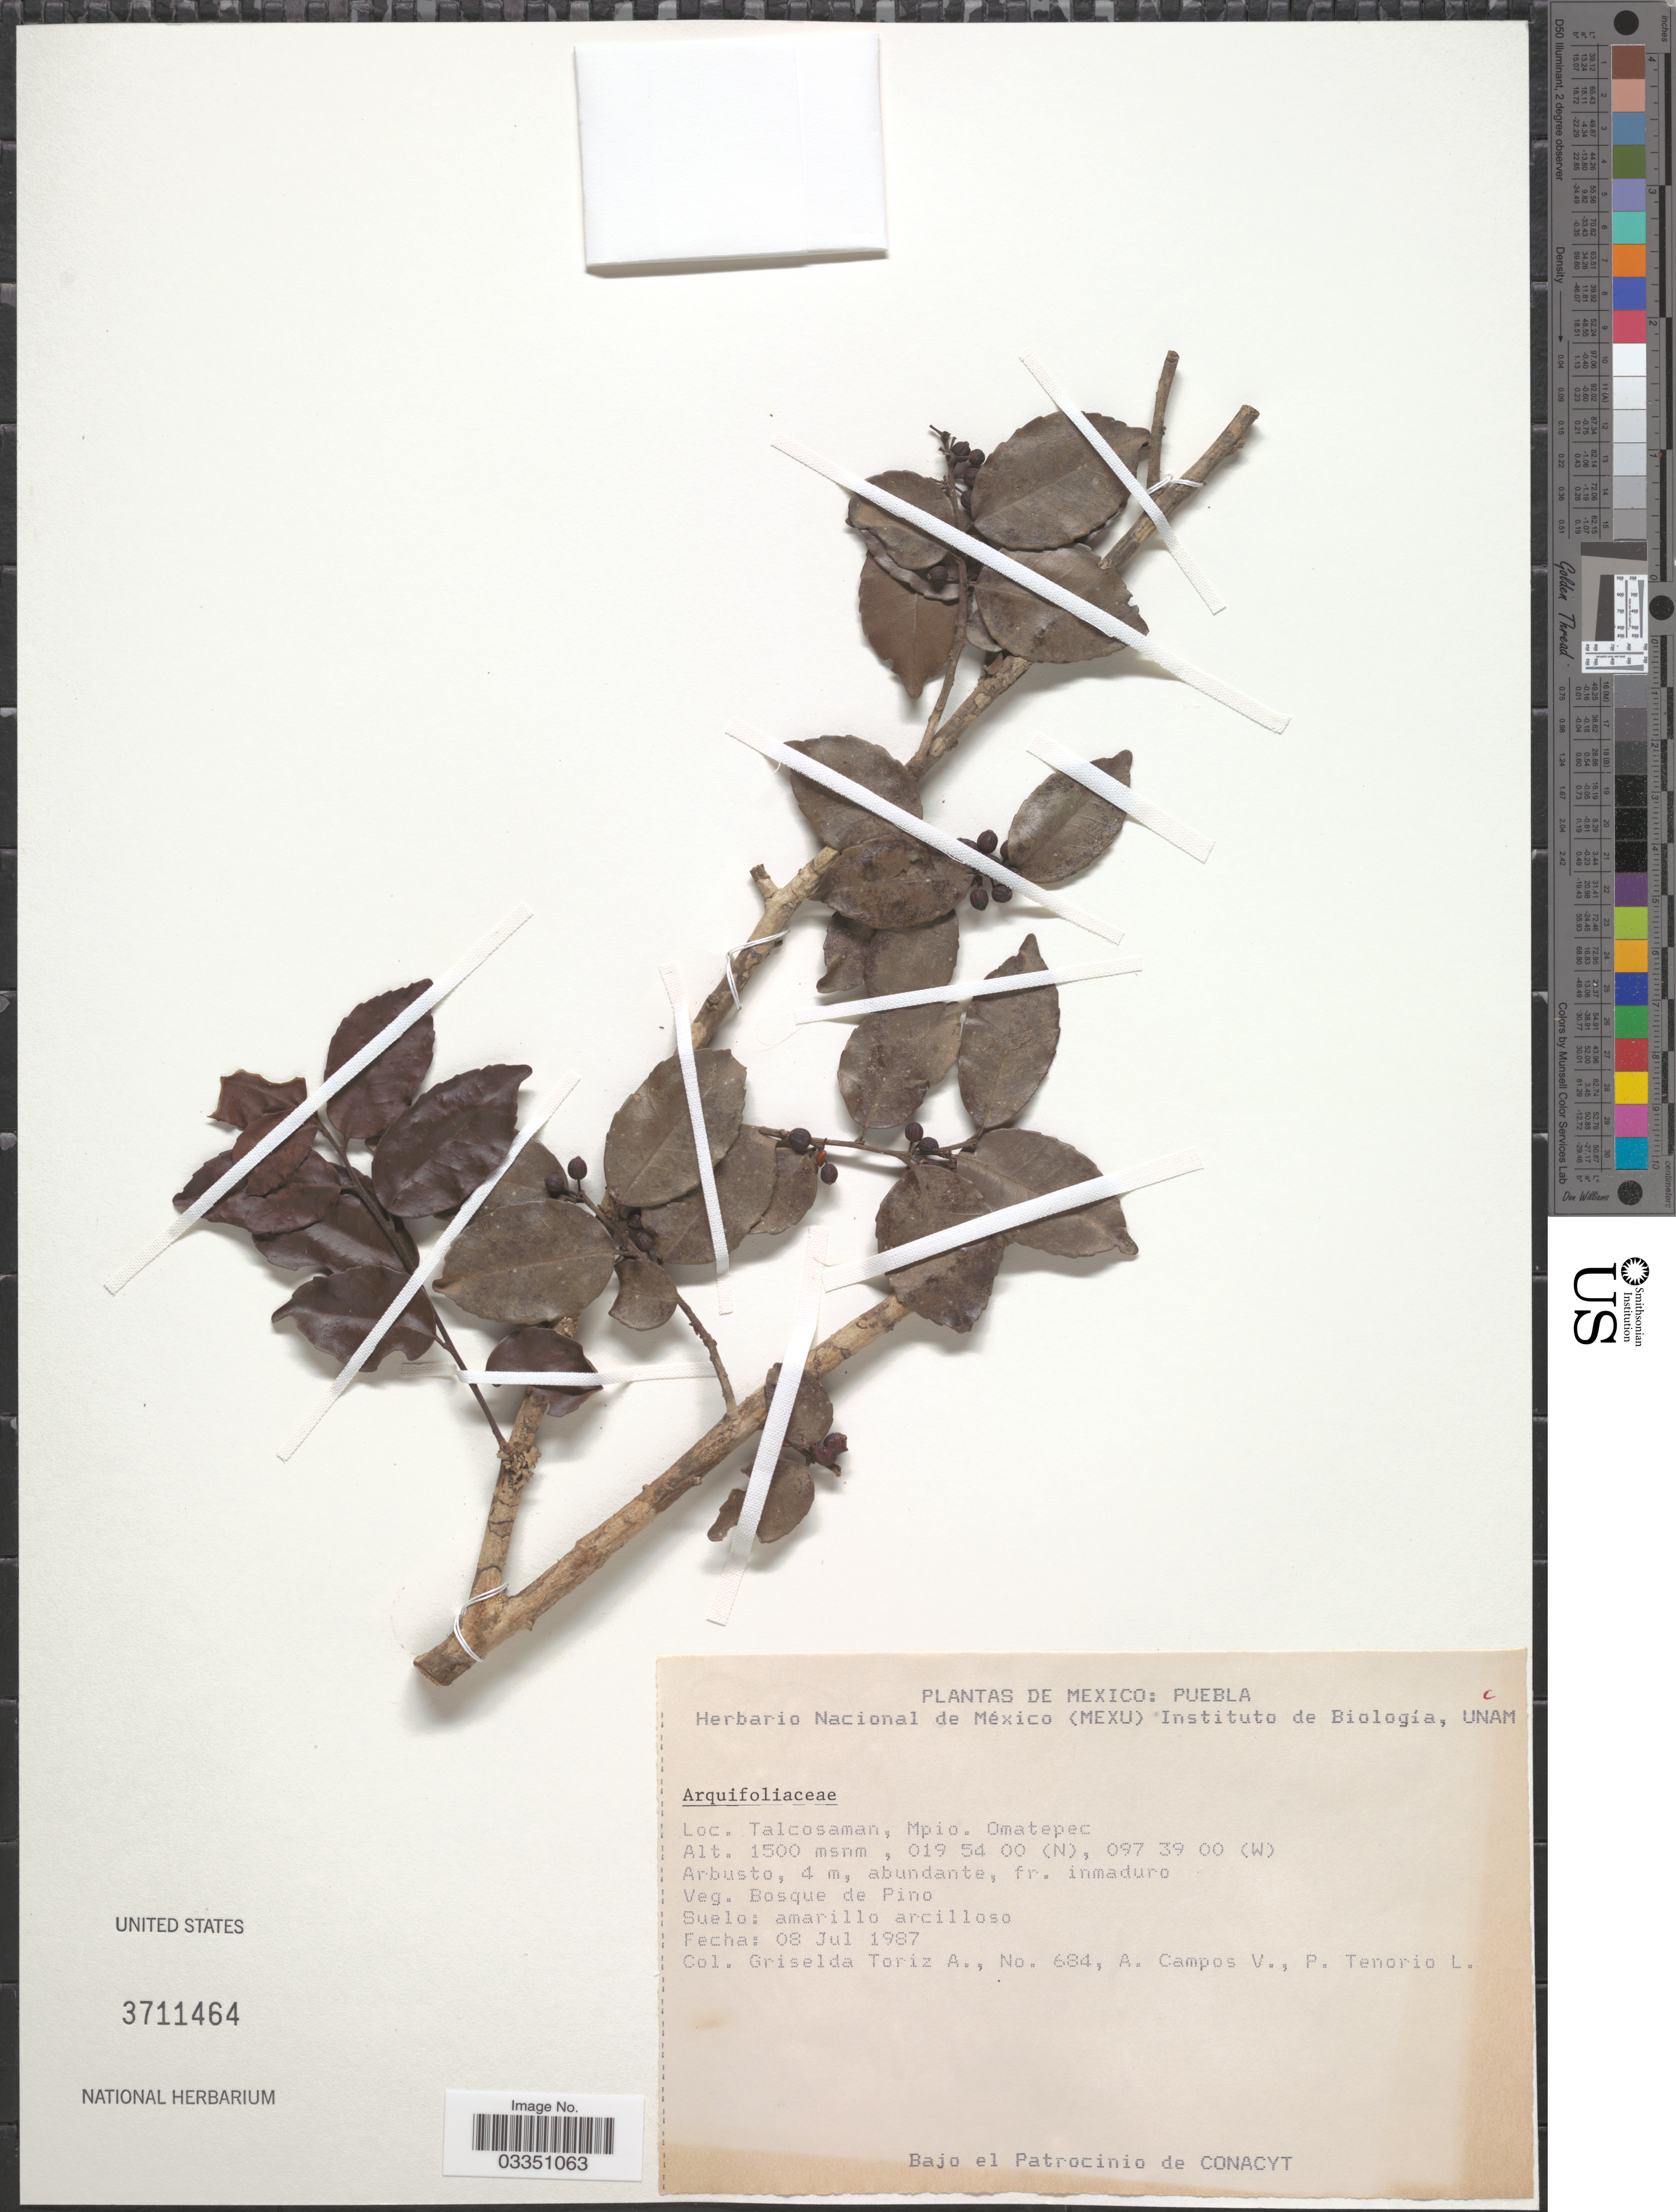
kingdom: Plantae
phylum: Tracheophyta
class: Magnoliopsida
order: Aquifoliales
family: Aquifoliaceae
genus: Ilex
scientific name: Ilex sp.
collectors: G. Toriz A., A. Campos V. & P. Tenorio L.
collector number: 684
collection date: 1987-07-08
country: Mexico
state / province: Puebla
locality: Talcosaman, Mpio. Omatepec.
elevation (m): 1500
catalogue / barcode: US 3711464